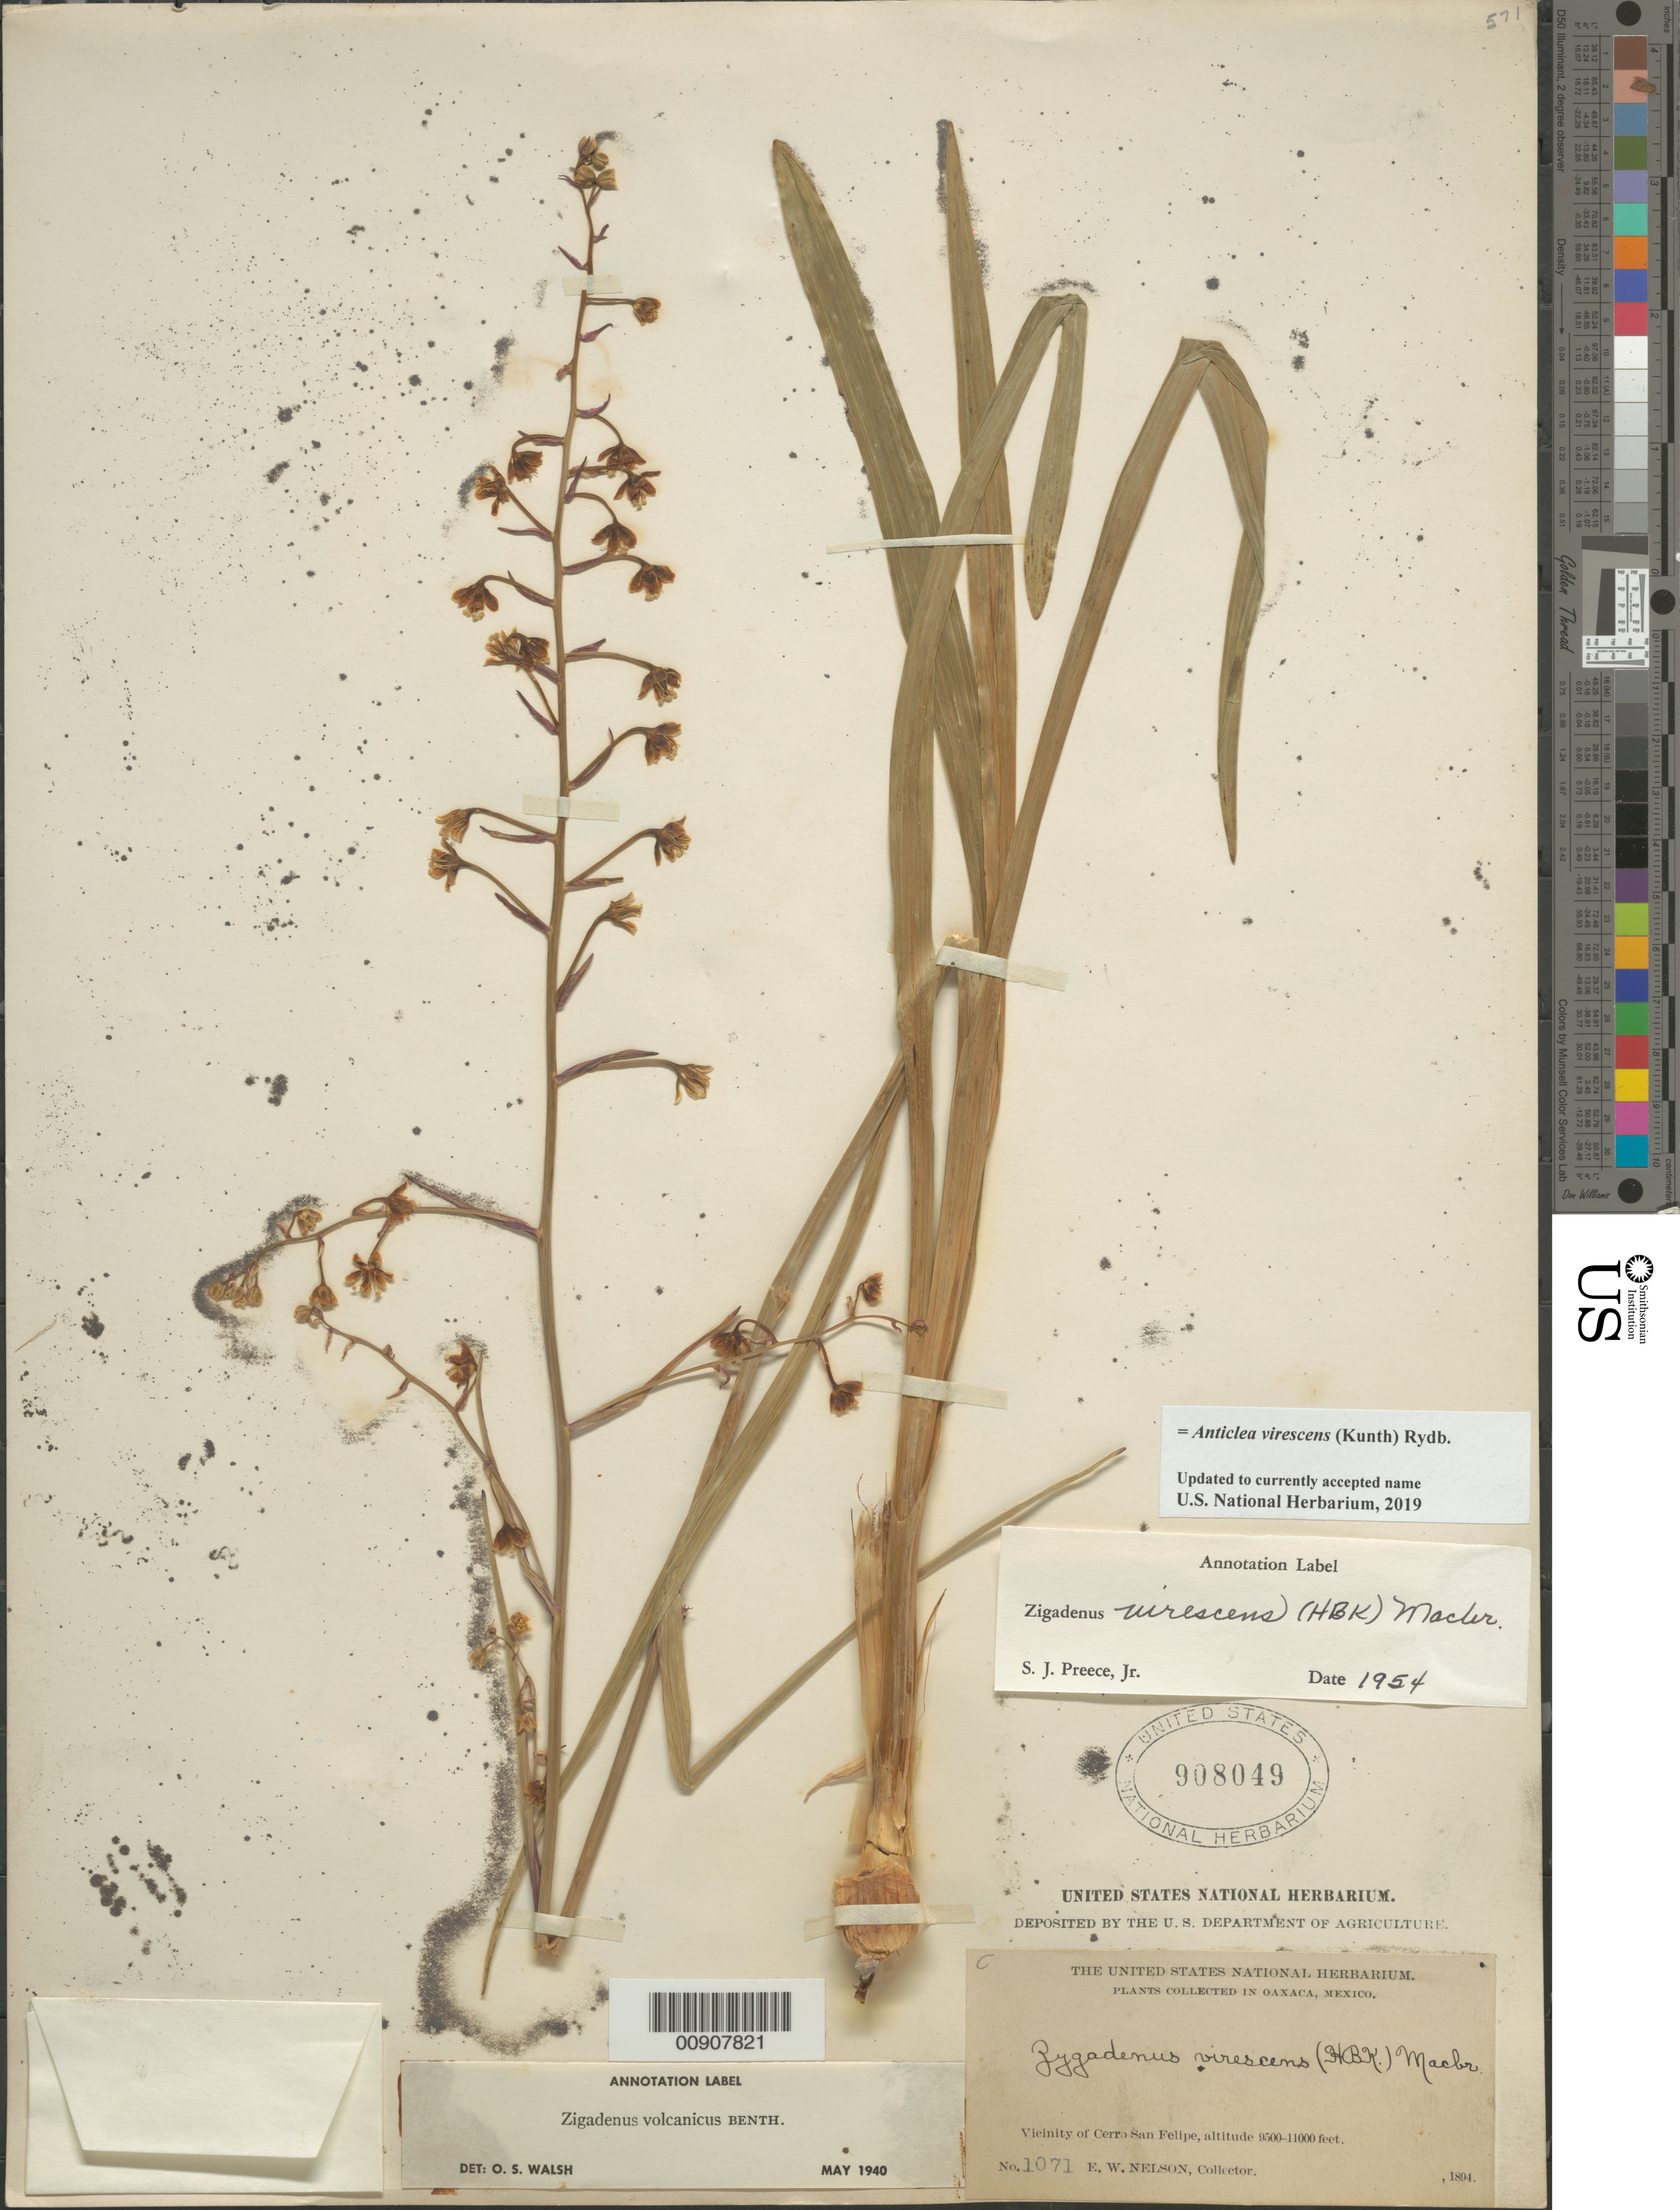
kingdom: Plantae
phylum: Tracheophyta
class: Liliopsida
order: Liliales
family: Melanthiaceae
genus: Anticlea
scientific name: Anticlea virescens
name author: (Kunth) Rydb.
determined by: Strong, Mark T., (BOT), Smithsonian Institution - National Museum of Natural History (UNITED STATES)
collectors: E. W. Nelson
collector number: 1071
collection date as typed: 1894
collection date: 1894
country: Mexico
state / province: Oaxaca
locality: Oaxaca: Vicinity of Cerro San Felipe.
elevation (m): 2896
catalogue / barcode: US 908049